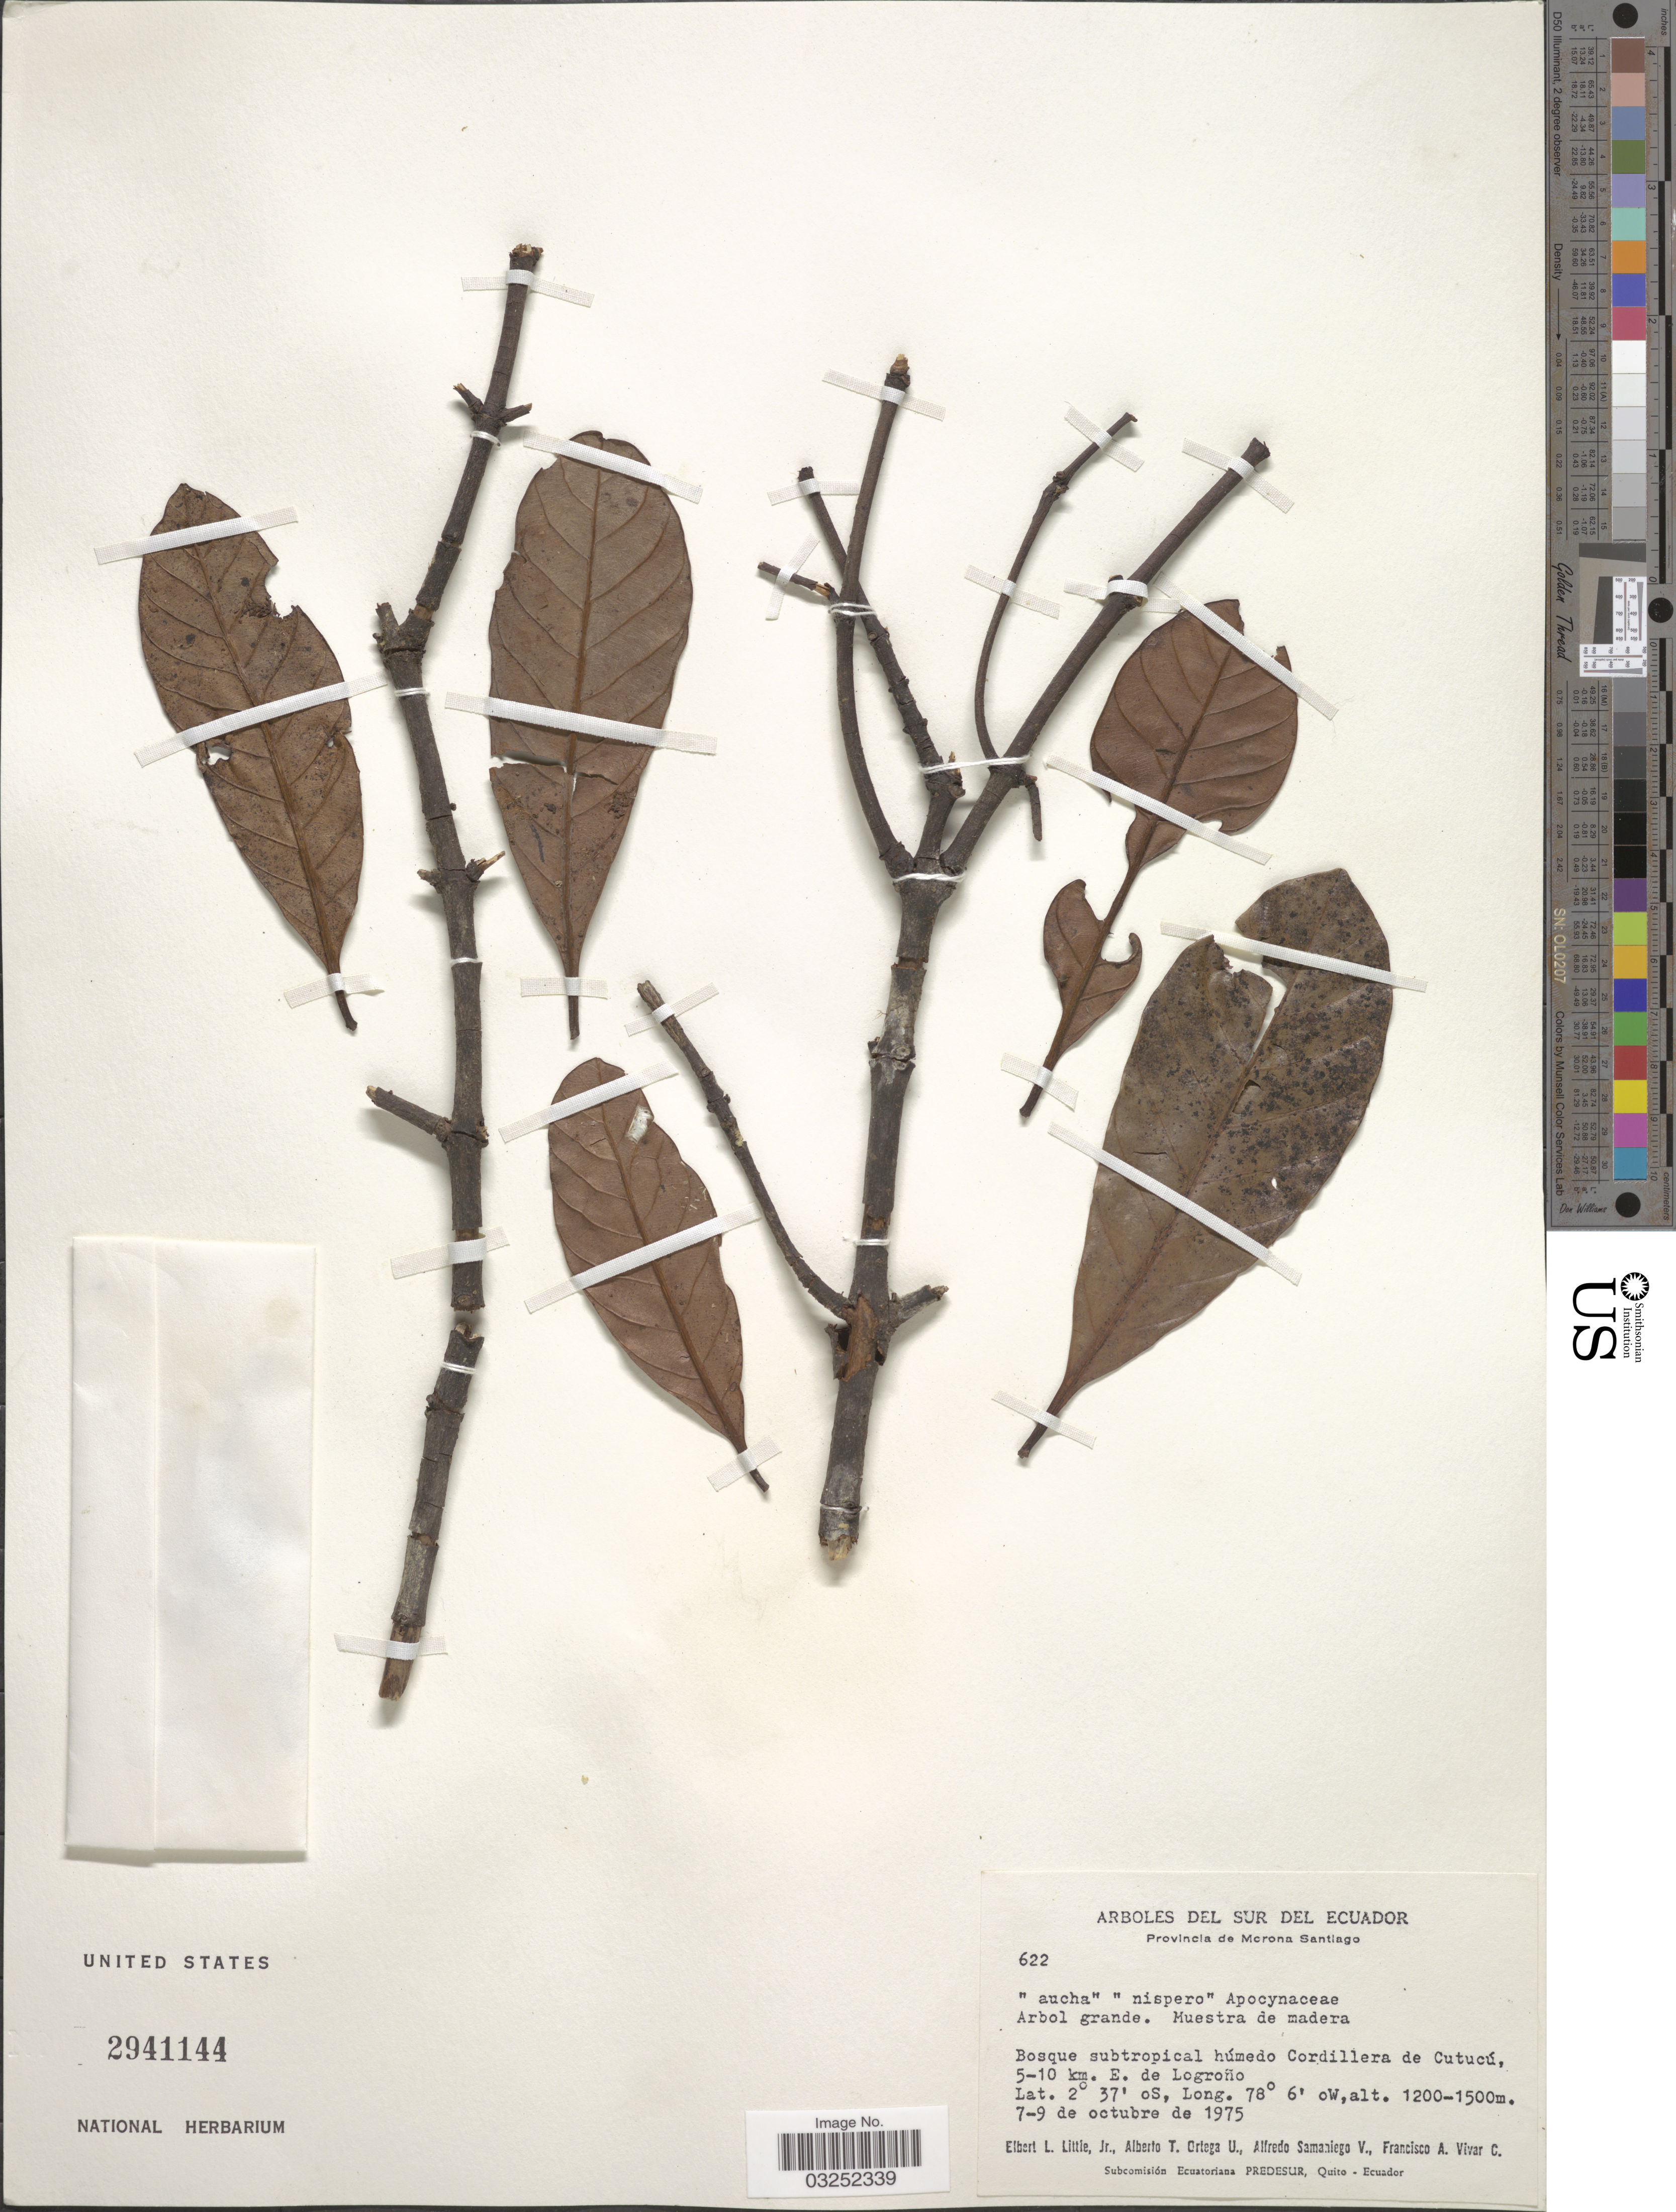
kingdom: Plantae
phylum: Tracheophyta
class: Magnoliopsida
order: Gentianales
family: Apocynaceae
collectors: E. L. Little, A. T. Ortega U., A. V. Samaniego & F. A. Vivar C.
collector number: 622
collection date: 1975-10-07/1975-10-09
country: Ecuador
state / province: Morona-Santiago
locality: Bosque subtropical húmedo Cordillera de Cutucú, 5-10 km. E. de Logroño.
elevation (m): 1200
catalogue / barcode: US 2941144